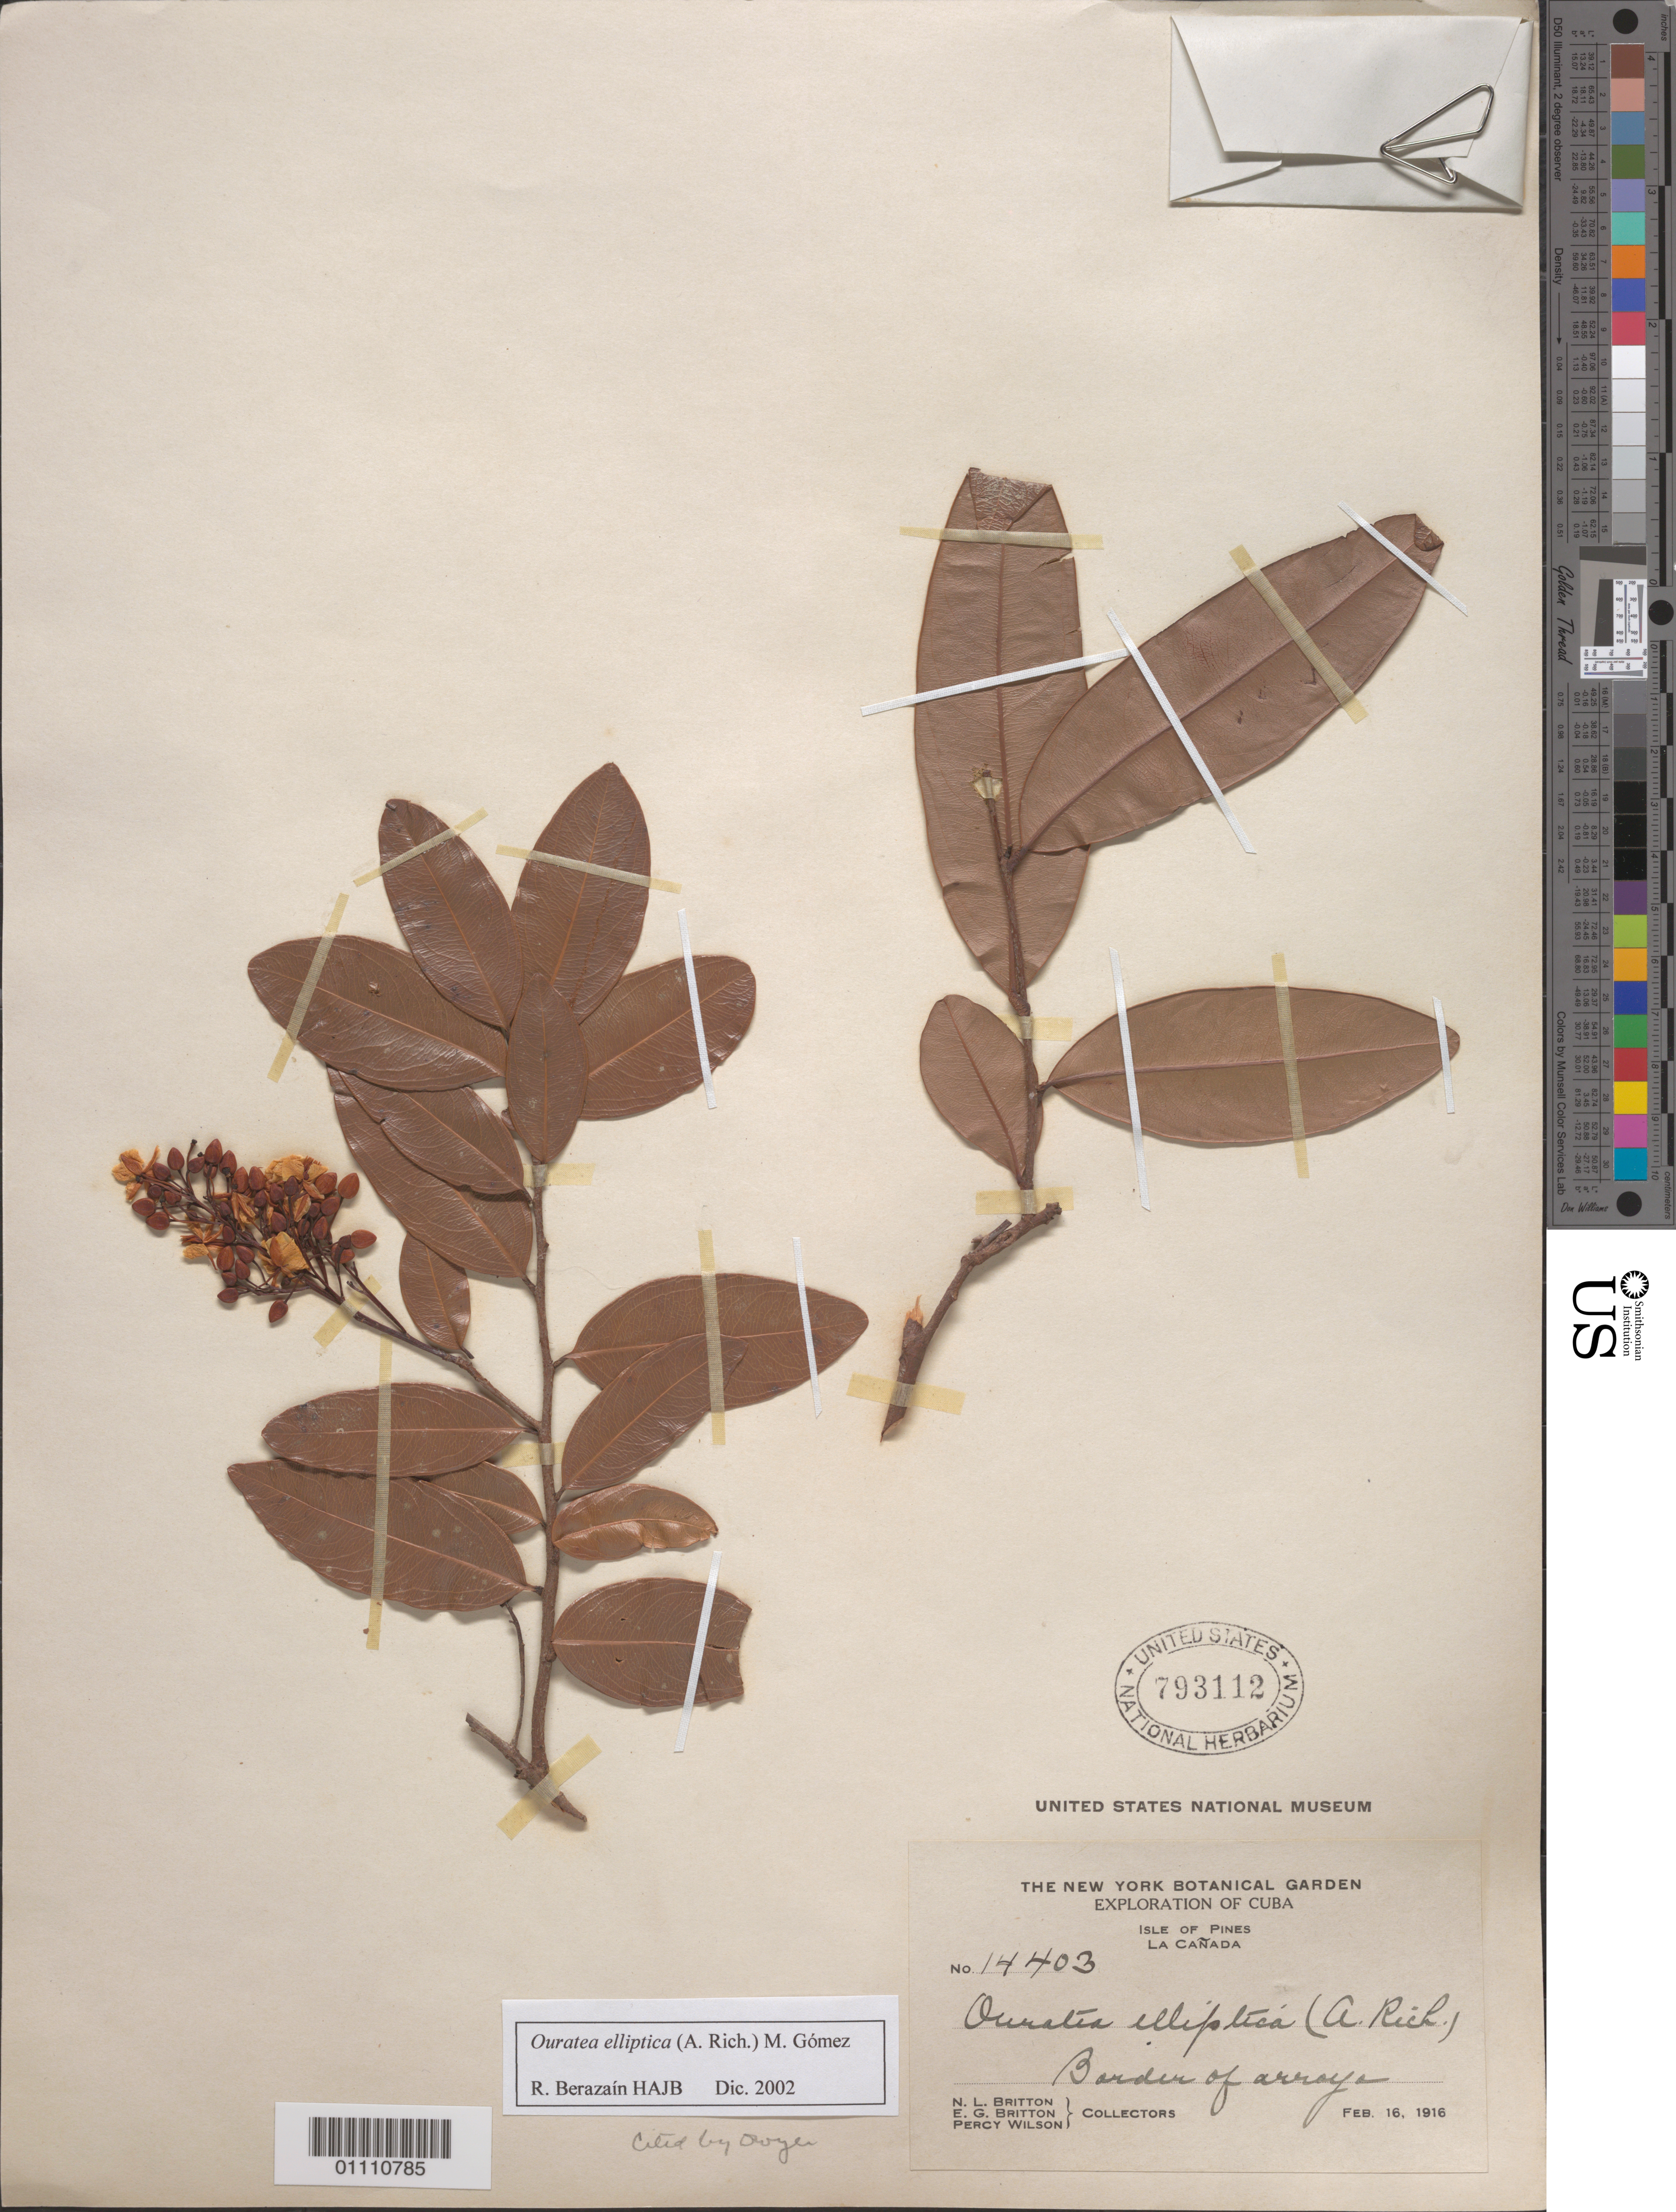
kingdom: Plantae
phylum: Tracheophyta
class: Magnoliopsida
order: Malpighiales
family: Ochnaceae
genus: Ouratea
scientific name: Ouratea elliptica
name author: (A. Rich.) M. Gómez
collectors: N. Britton, E. G. Britton & P. Wilson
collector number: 14403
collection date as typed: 16 Feb 1916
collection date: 1916-02-16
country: Cuba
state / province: Isla de La Juventud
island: Isla de la Juventud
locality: Border of arroya, La Cañada, Isle of Pines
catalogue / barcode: US 793112